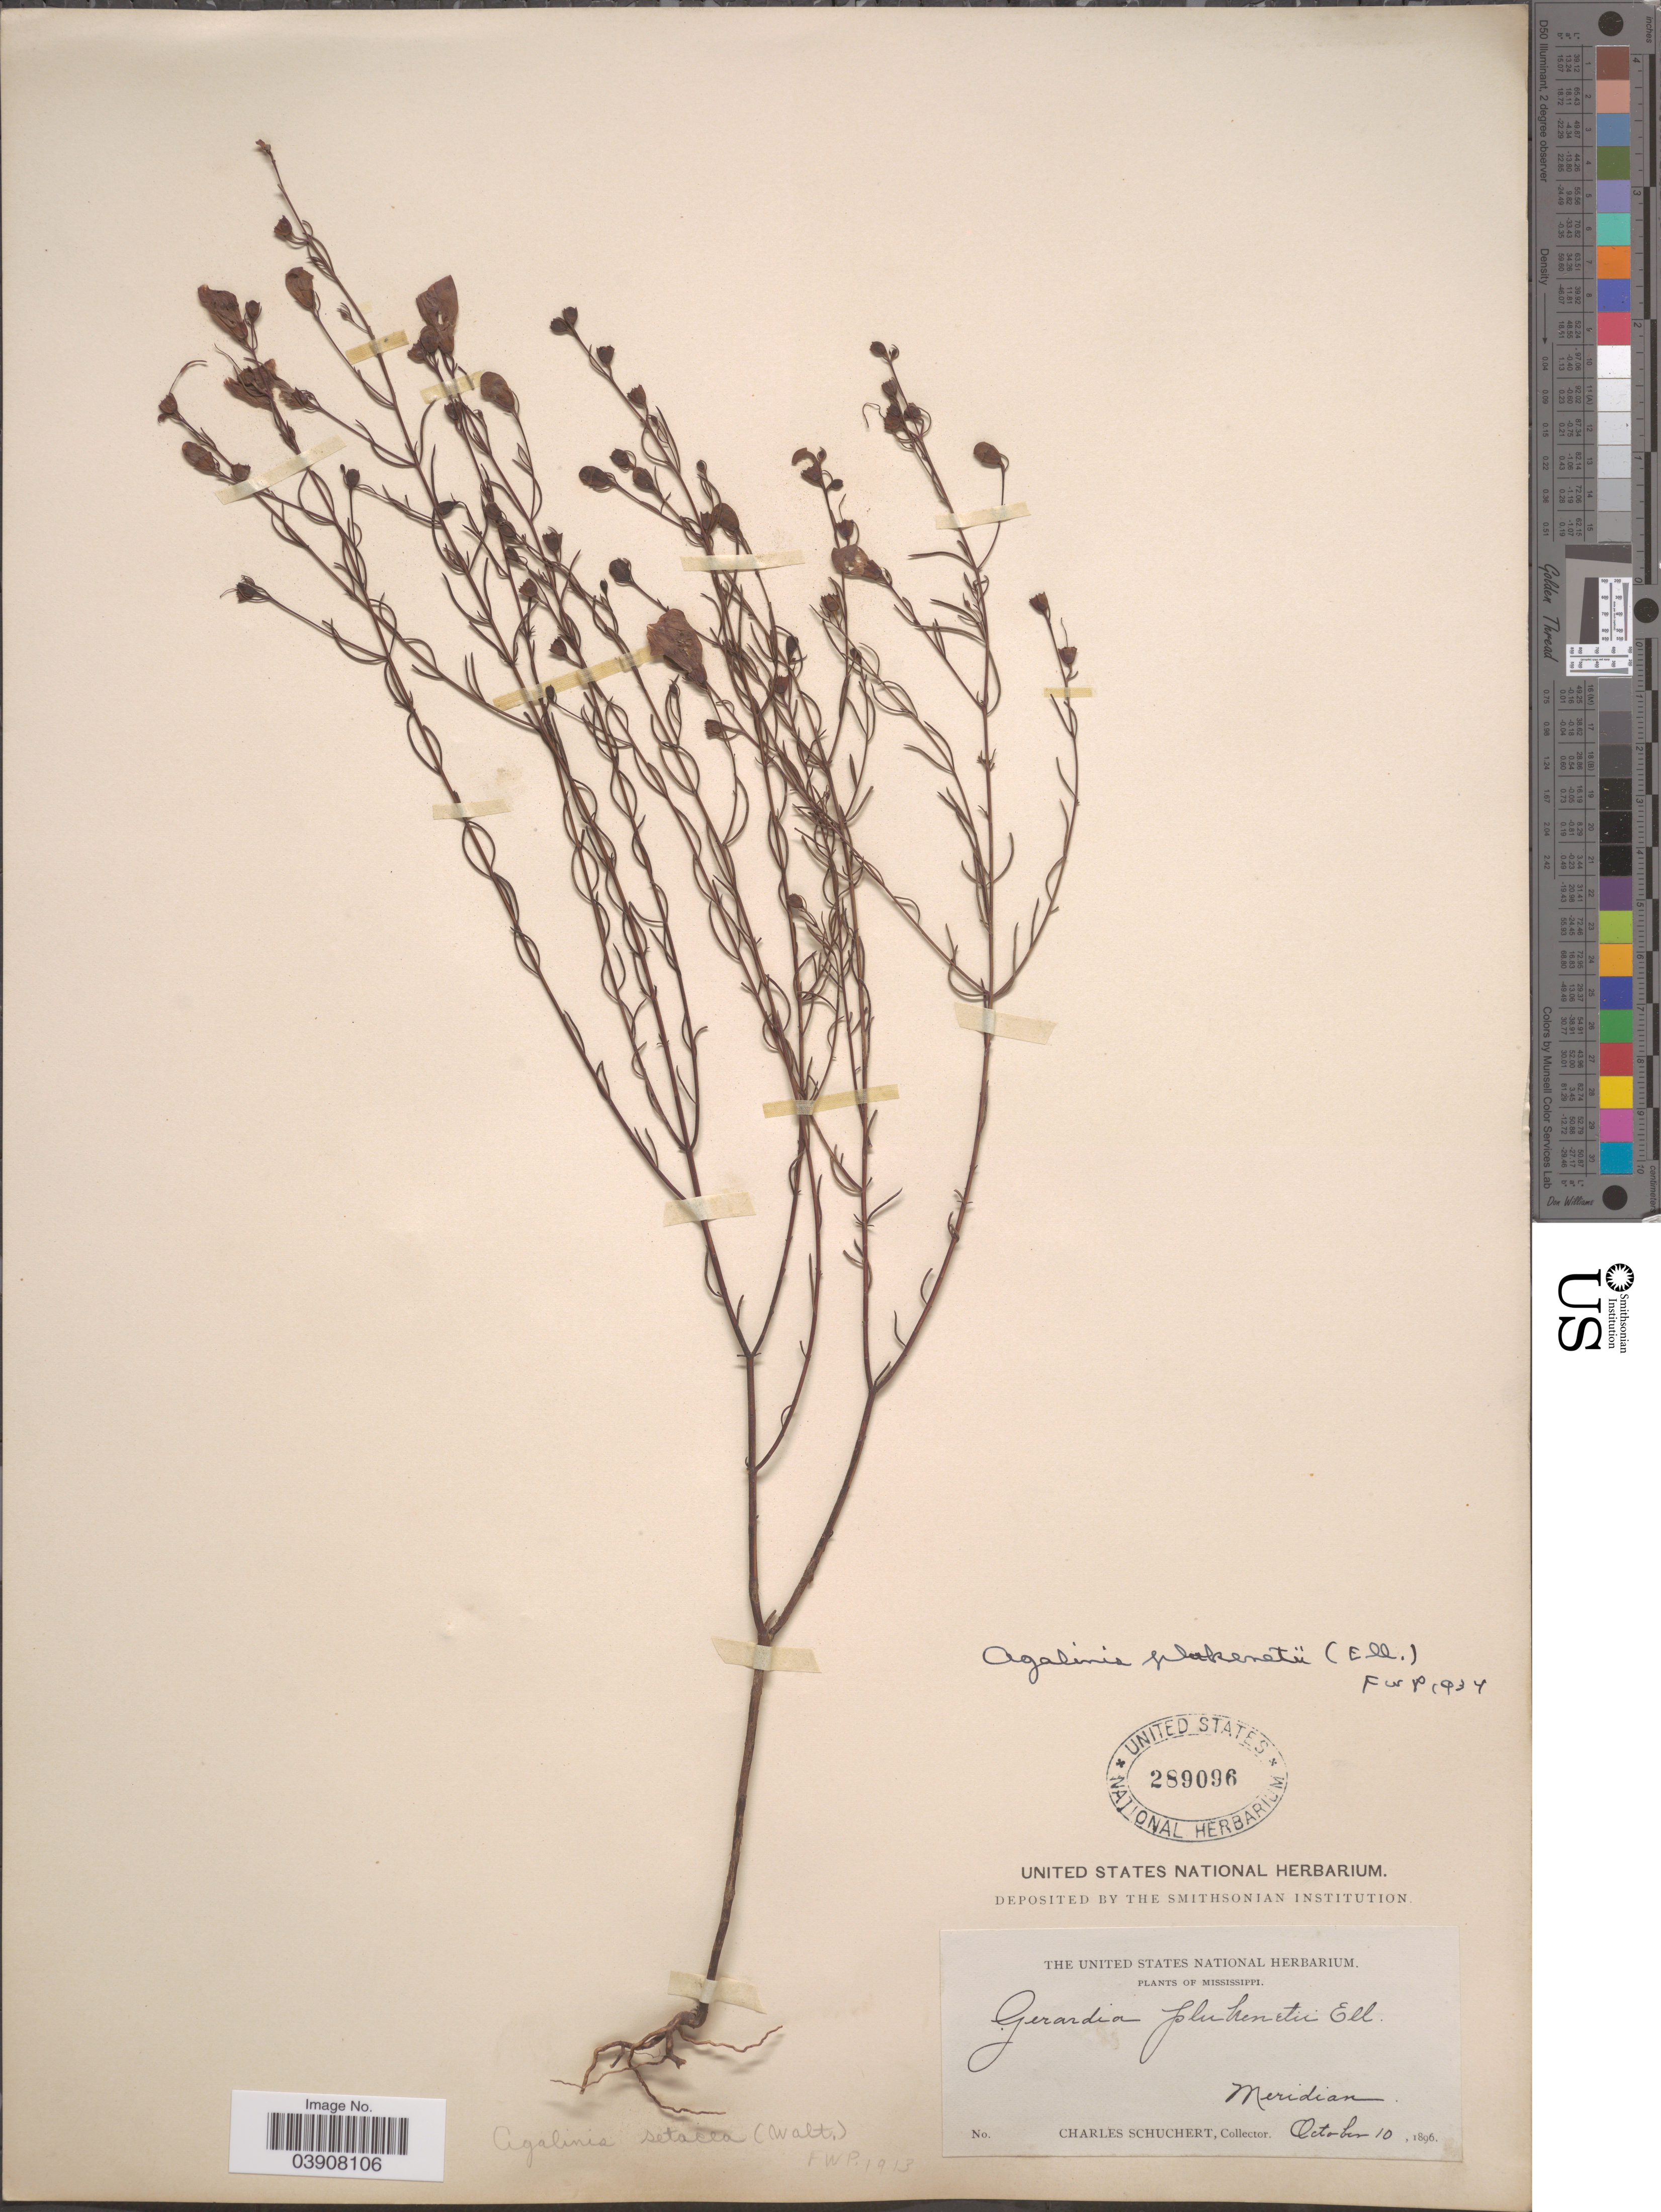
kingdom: Plantae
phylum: Tracheophyta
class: Magnoliopsida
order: Lamiales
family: Orobanchaceae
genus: Agalinis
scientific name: Agalinis plukenetii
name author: (Elliott) Raf.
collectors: C. Schuchert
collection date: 1896-10-10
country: United States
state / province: Mississippi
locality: Meridian.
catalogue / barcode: US 289096